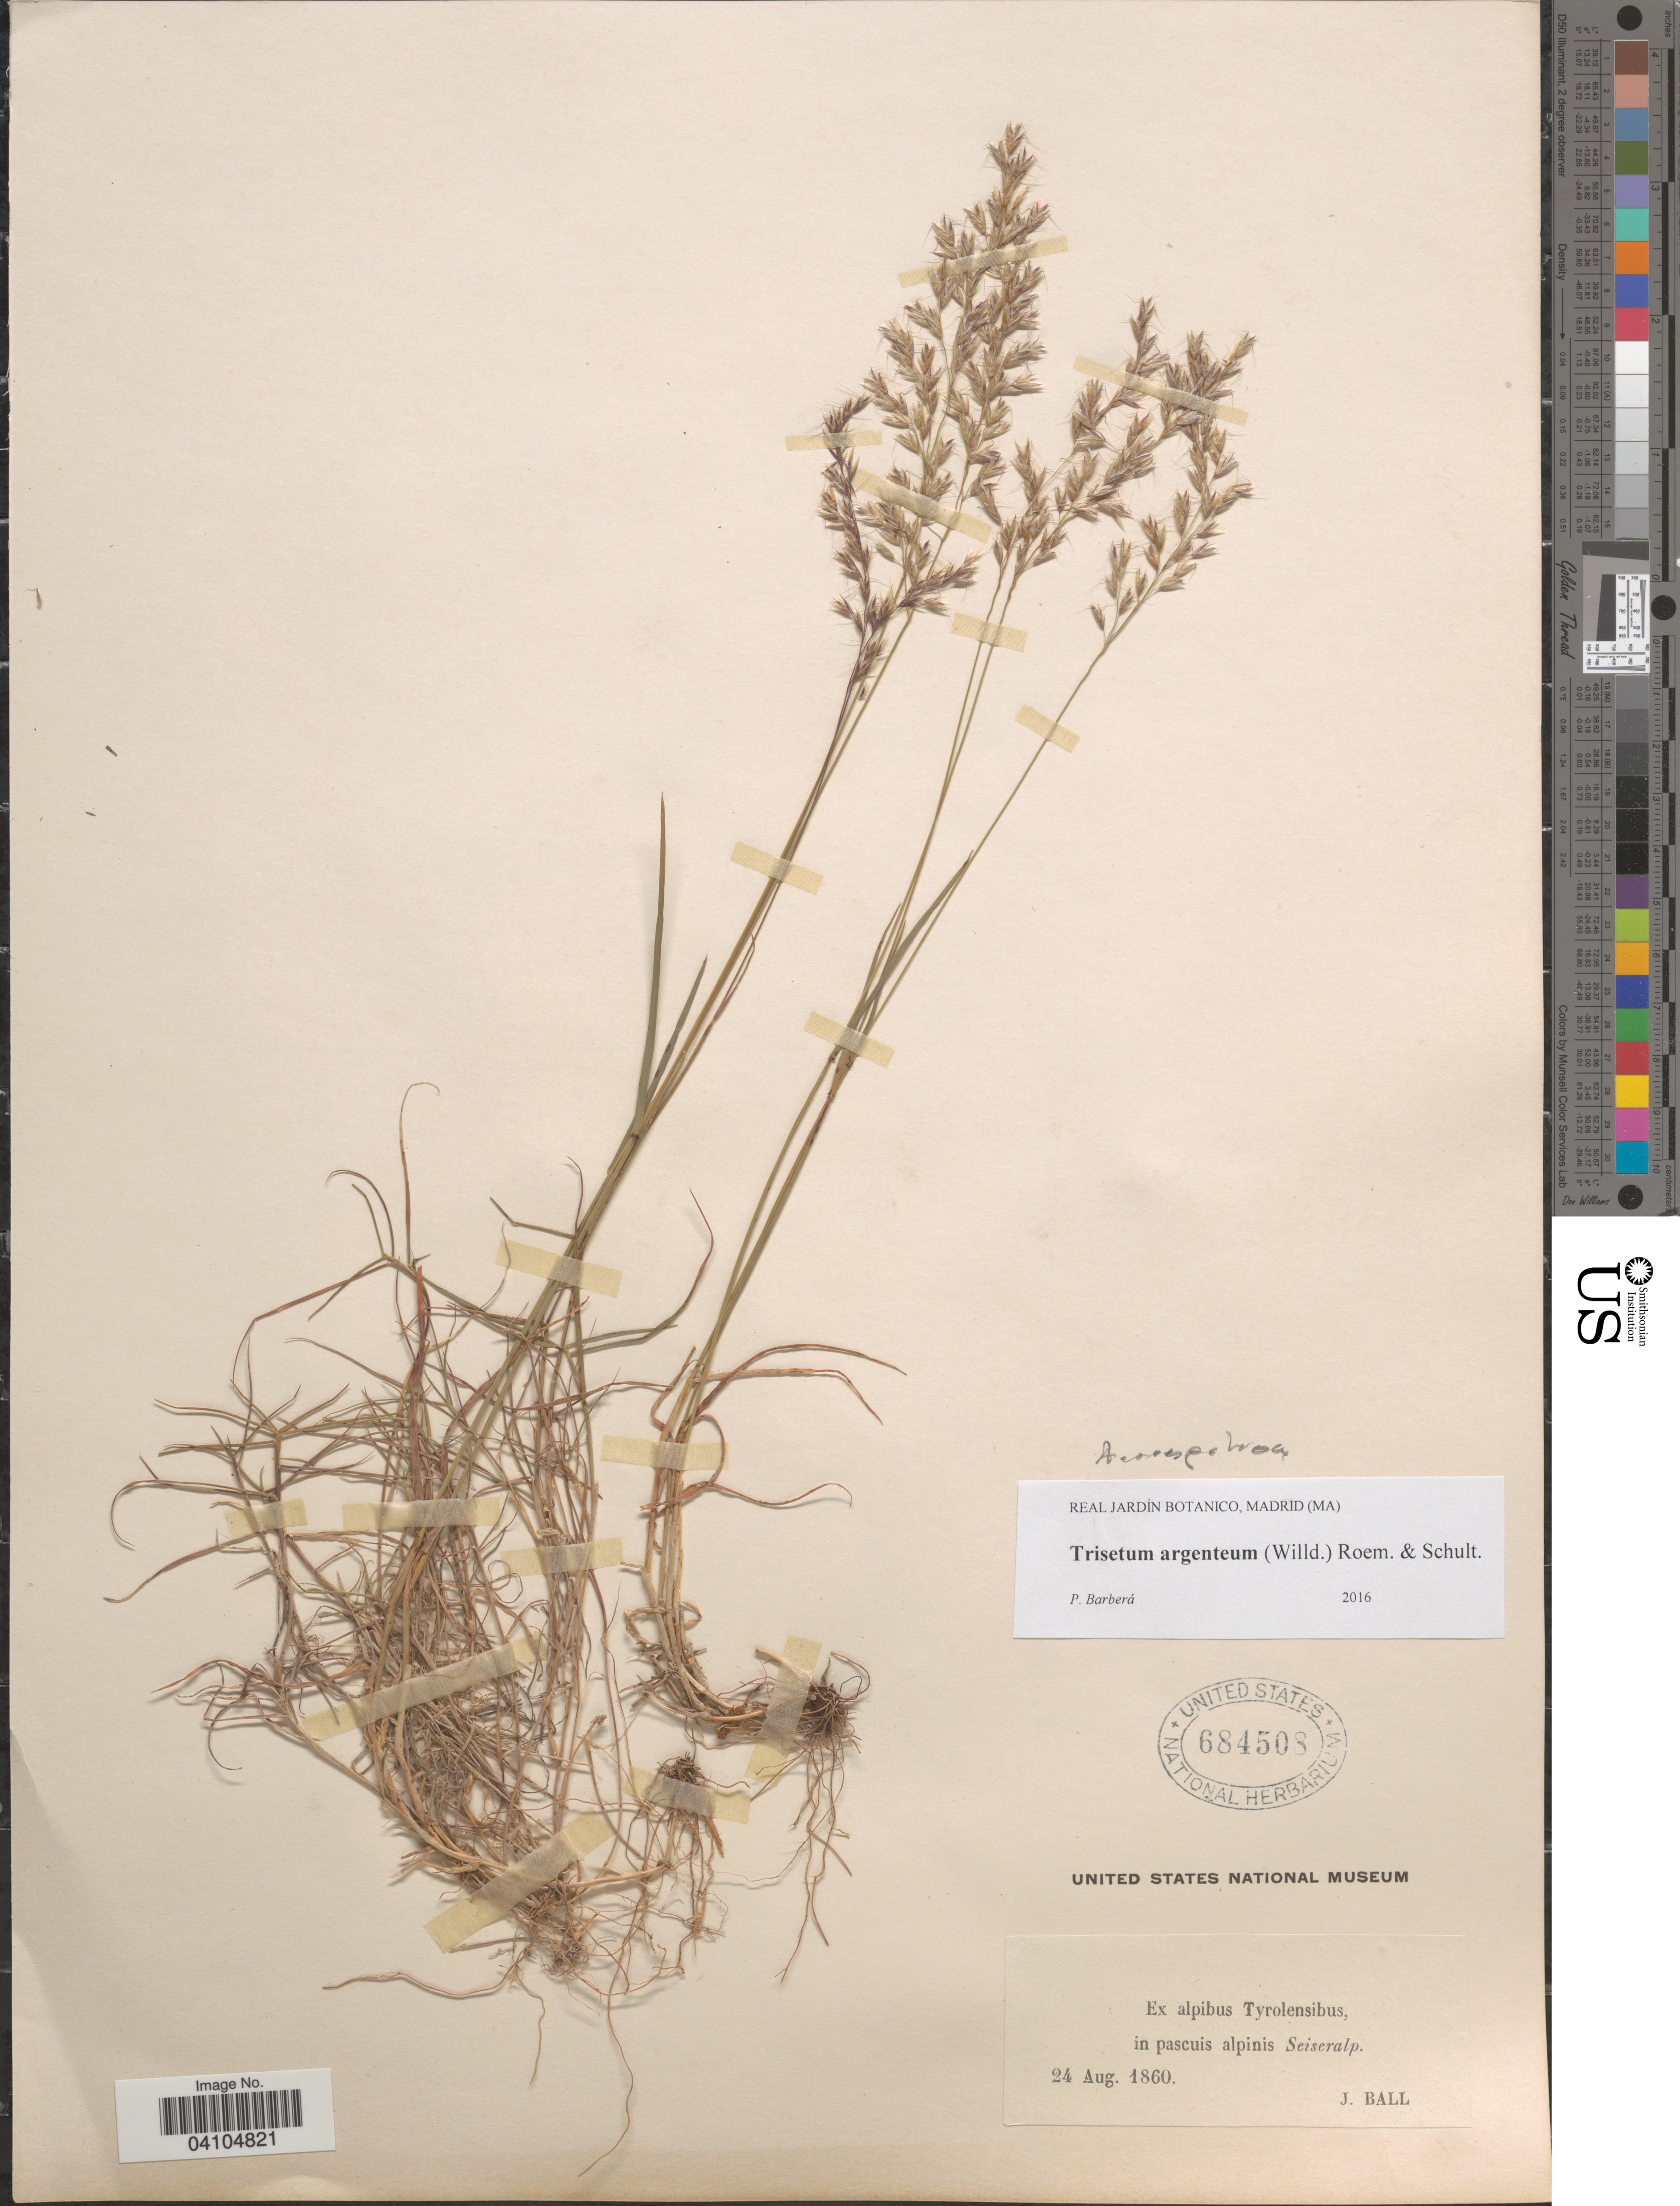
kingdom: Plantae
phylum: Tracheophyta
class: Liliopsida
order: Poales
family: Poaceae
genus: Acrospelion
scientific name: Acrospelion argenteum ined.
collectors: J. Ball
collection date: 1860-08-24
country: Italy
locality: Ex alpibus Tyrolensibus, in pascuis alpinis Seiseralp.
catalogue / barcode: US 684508